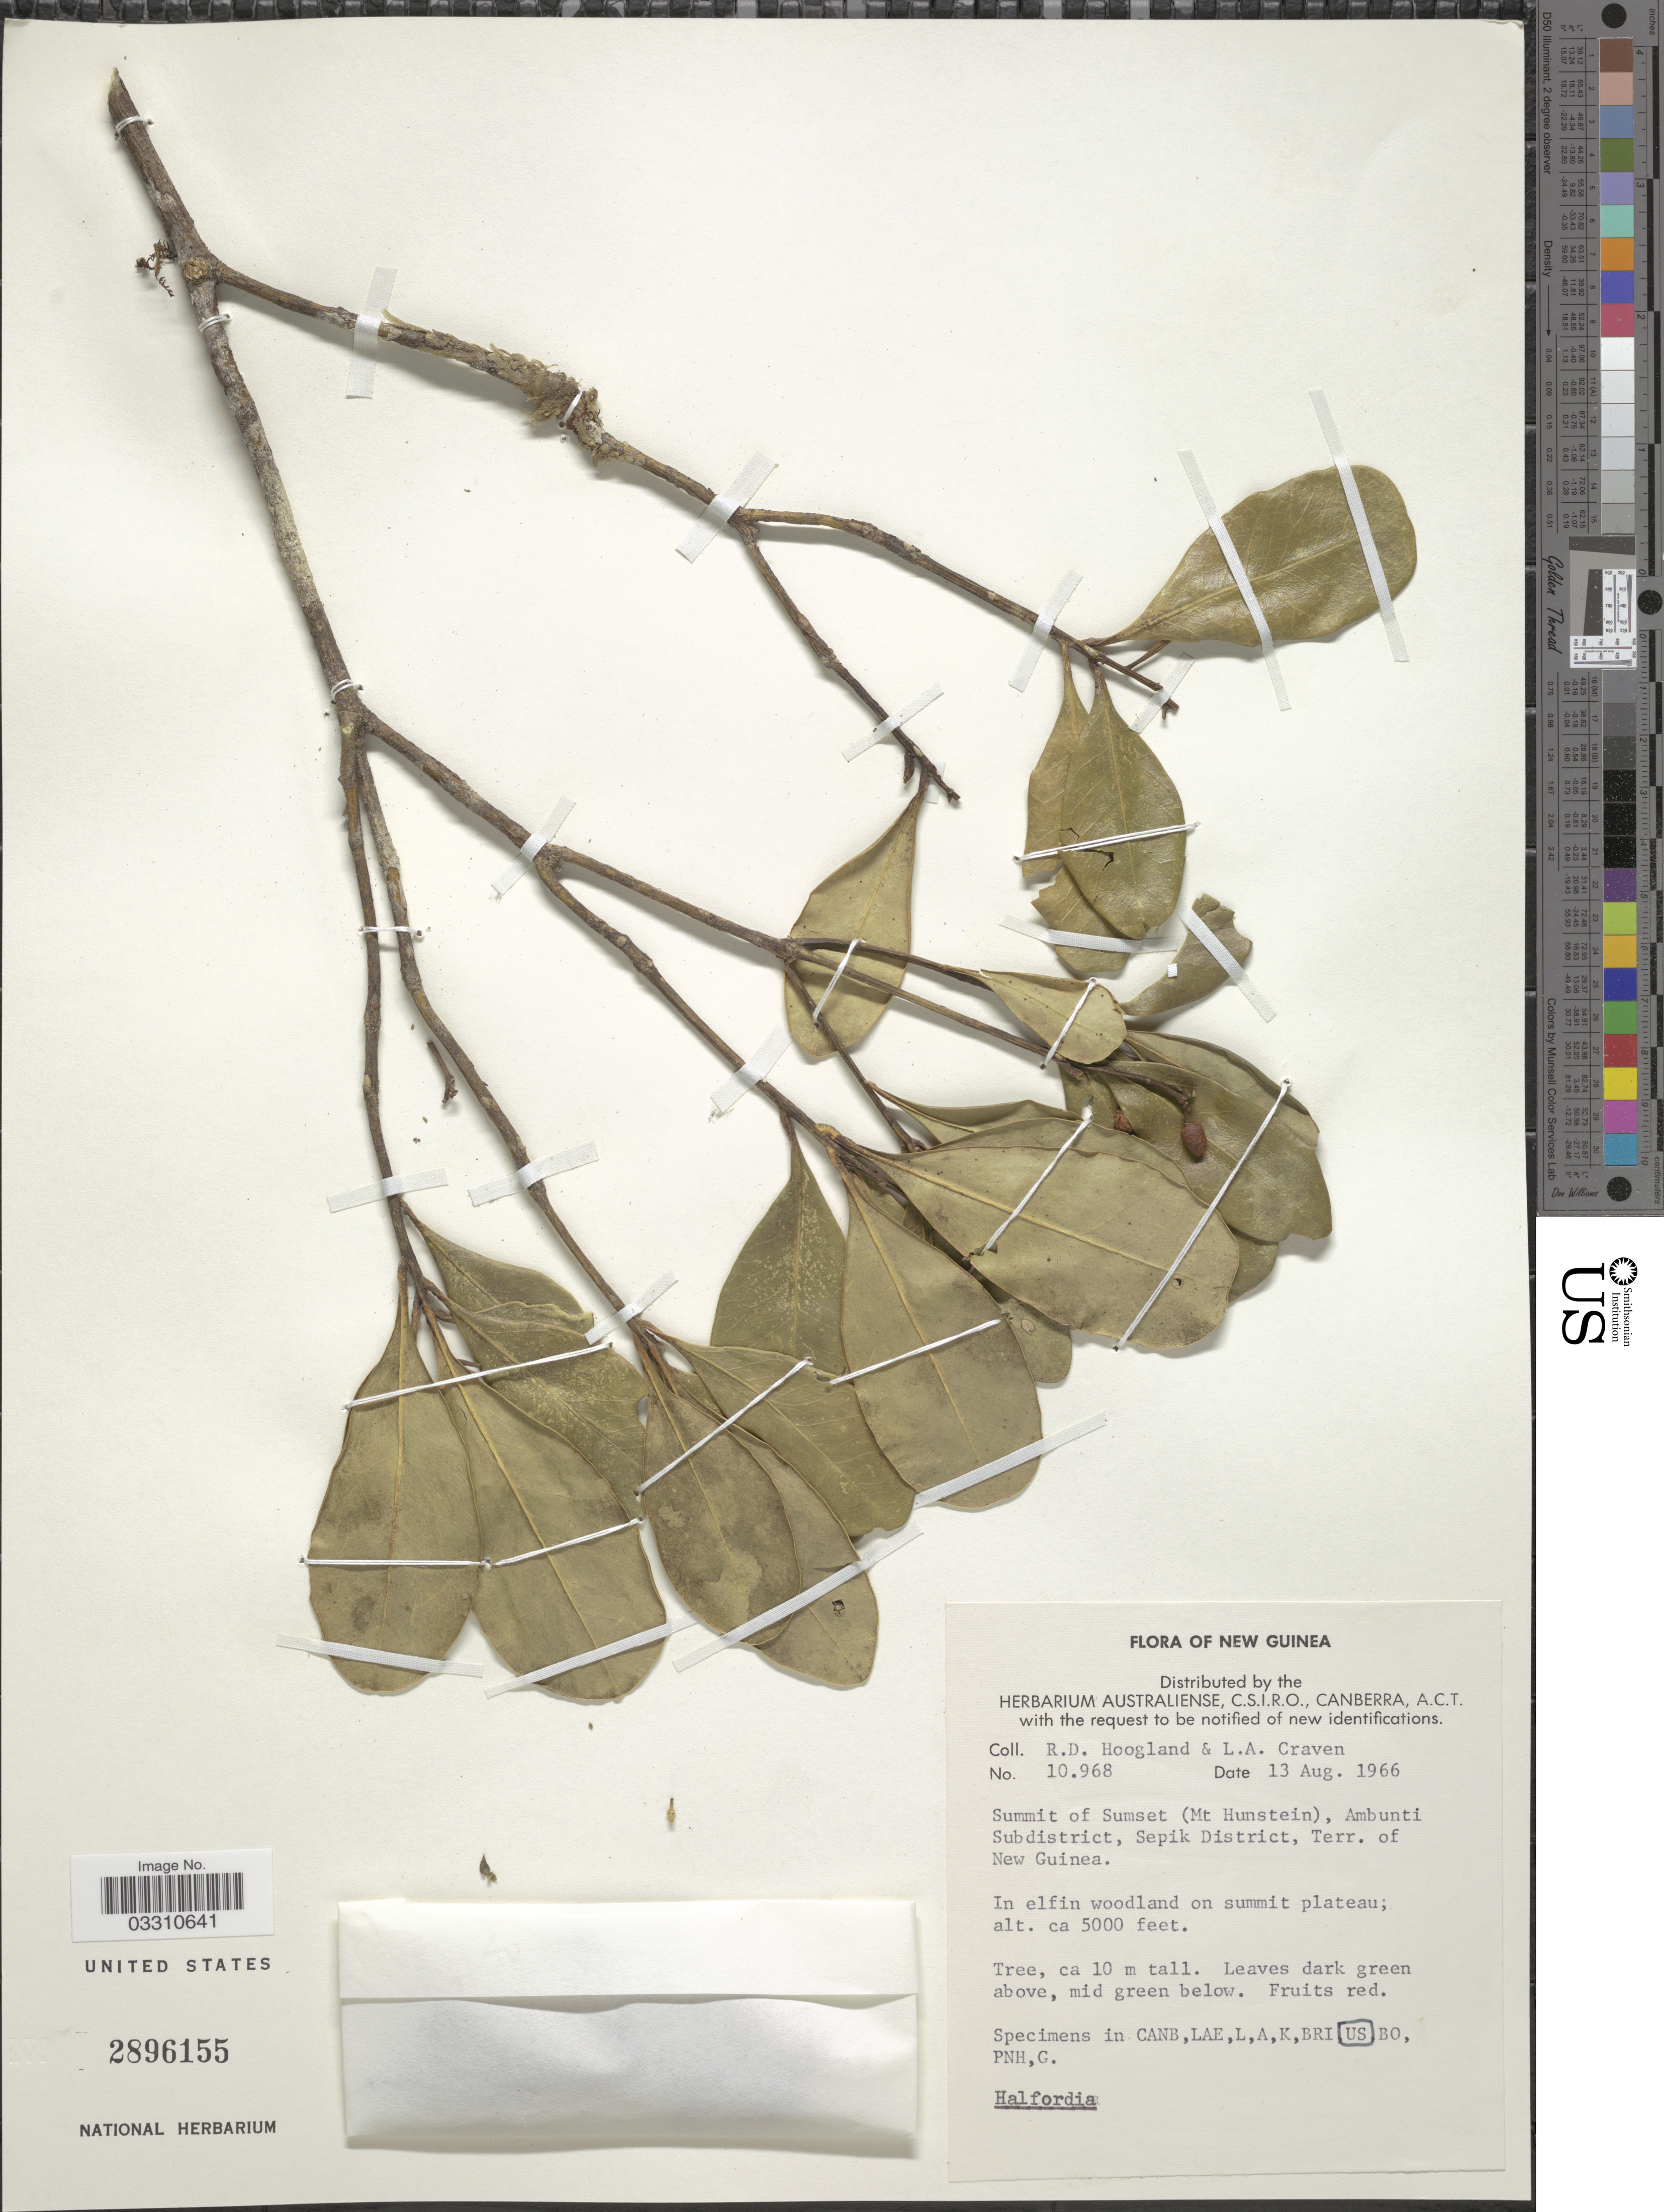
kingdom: Plantae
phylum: Tracheophyta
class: Magnoliopsida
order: Sapindales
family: Rutaceae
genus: Halfordia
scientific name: Halfordia sp.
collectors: R. D. Hoogland & L. A. Craven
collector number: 10968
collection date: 1966-08-13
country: Papua New Guinea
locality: New Guinea. Summit of Sumset (Mt Hunstein), Ambunti Subdistrict, Sepik District, Terr. of New Guinea.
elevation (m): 1524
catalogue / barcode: US 2896155